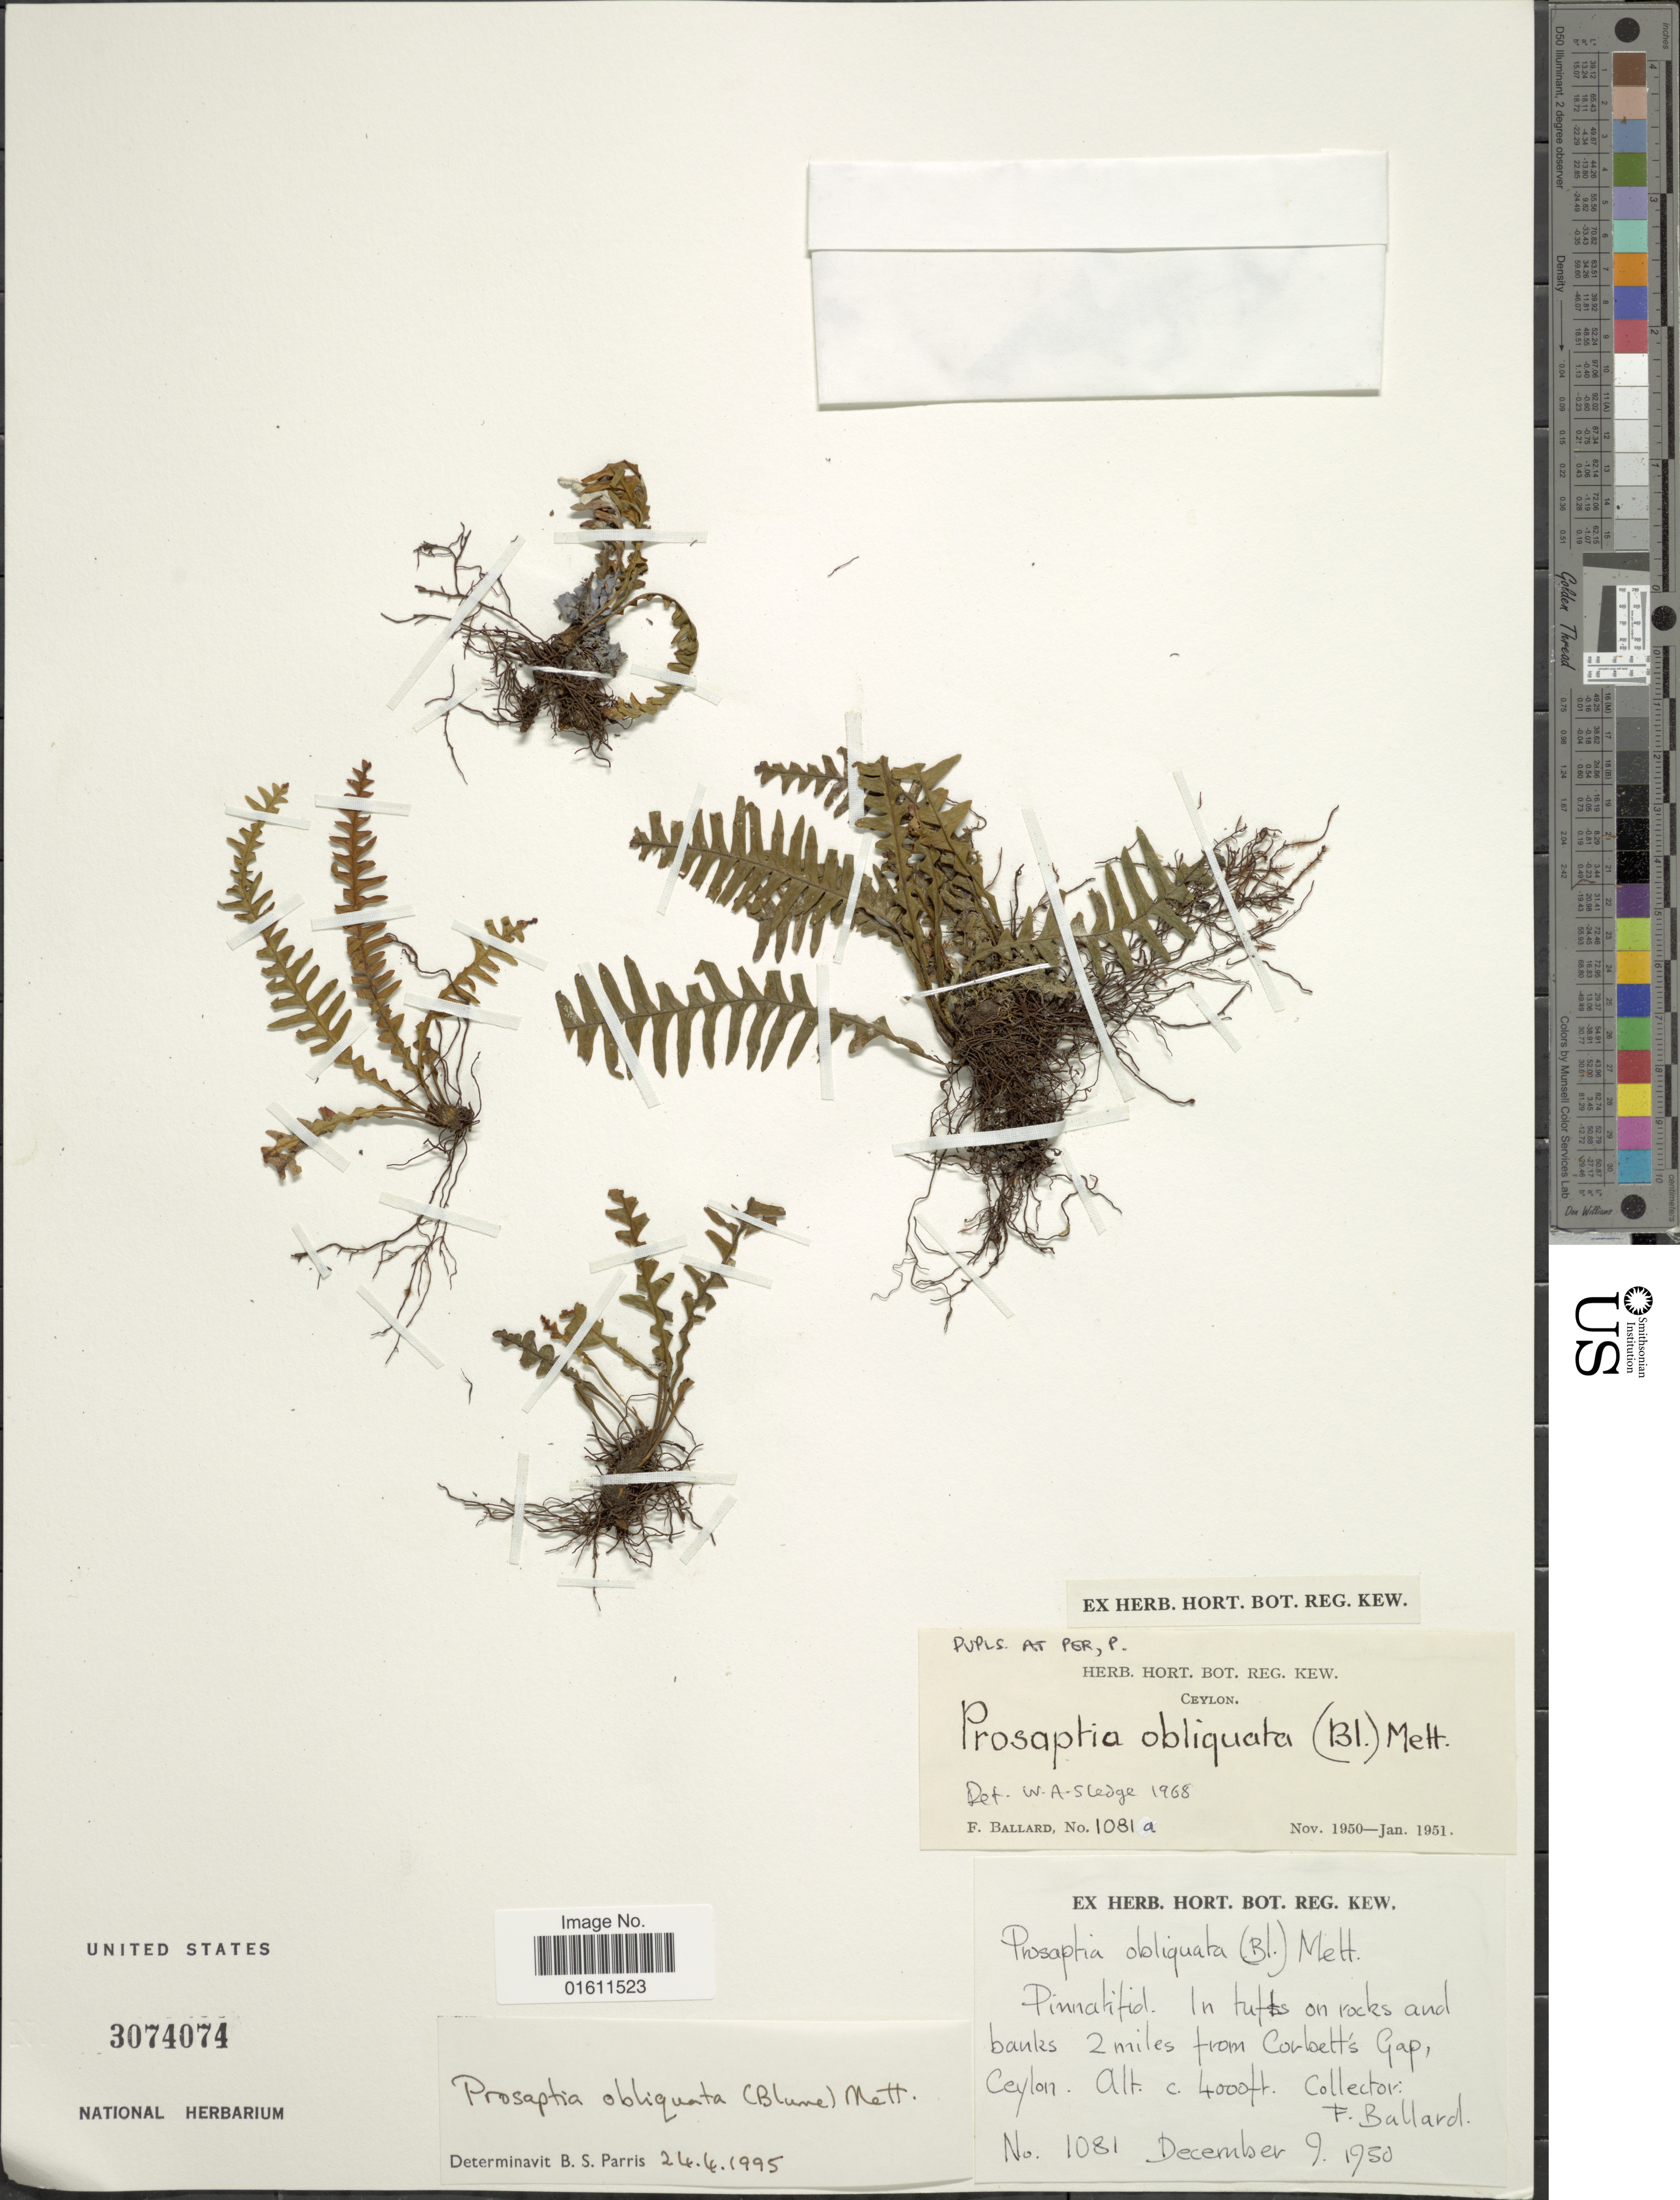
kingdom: Plantae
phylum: Tracheophyta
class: Polypodiopsida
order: Polypodiales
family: Polypodiaceae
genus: Prosaptia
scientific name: Prosaptia obliquata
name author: (Blume) Mett.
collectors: F. Ballard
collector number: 1081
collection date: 1930-12-09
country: Sri Lanka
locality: Ceylon, Pinnatifid, in tuffs on rocks and banks 2 miles from Corbett's Gap.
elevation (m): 1219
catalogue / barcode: US 3074074